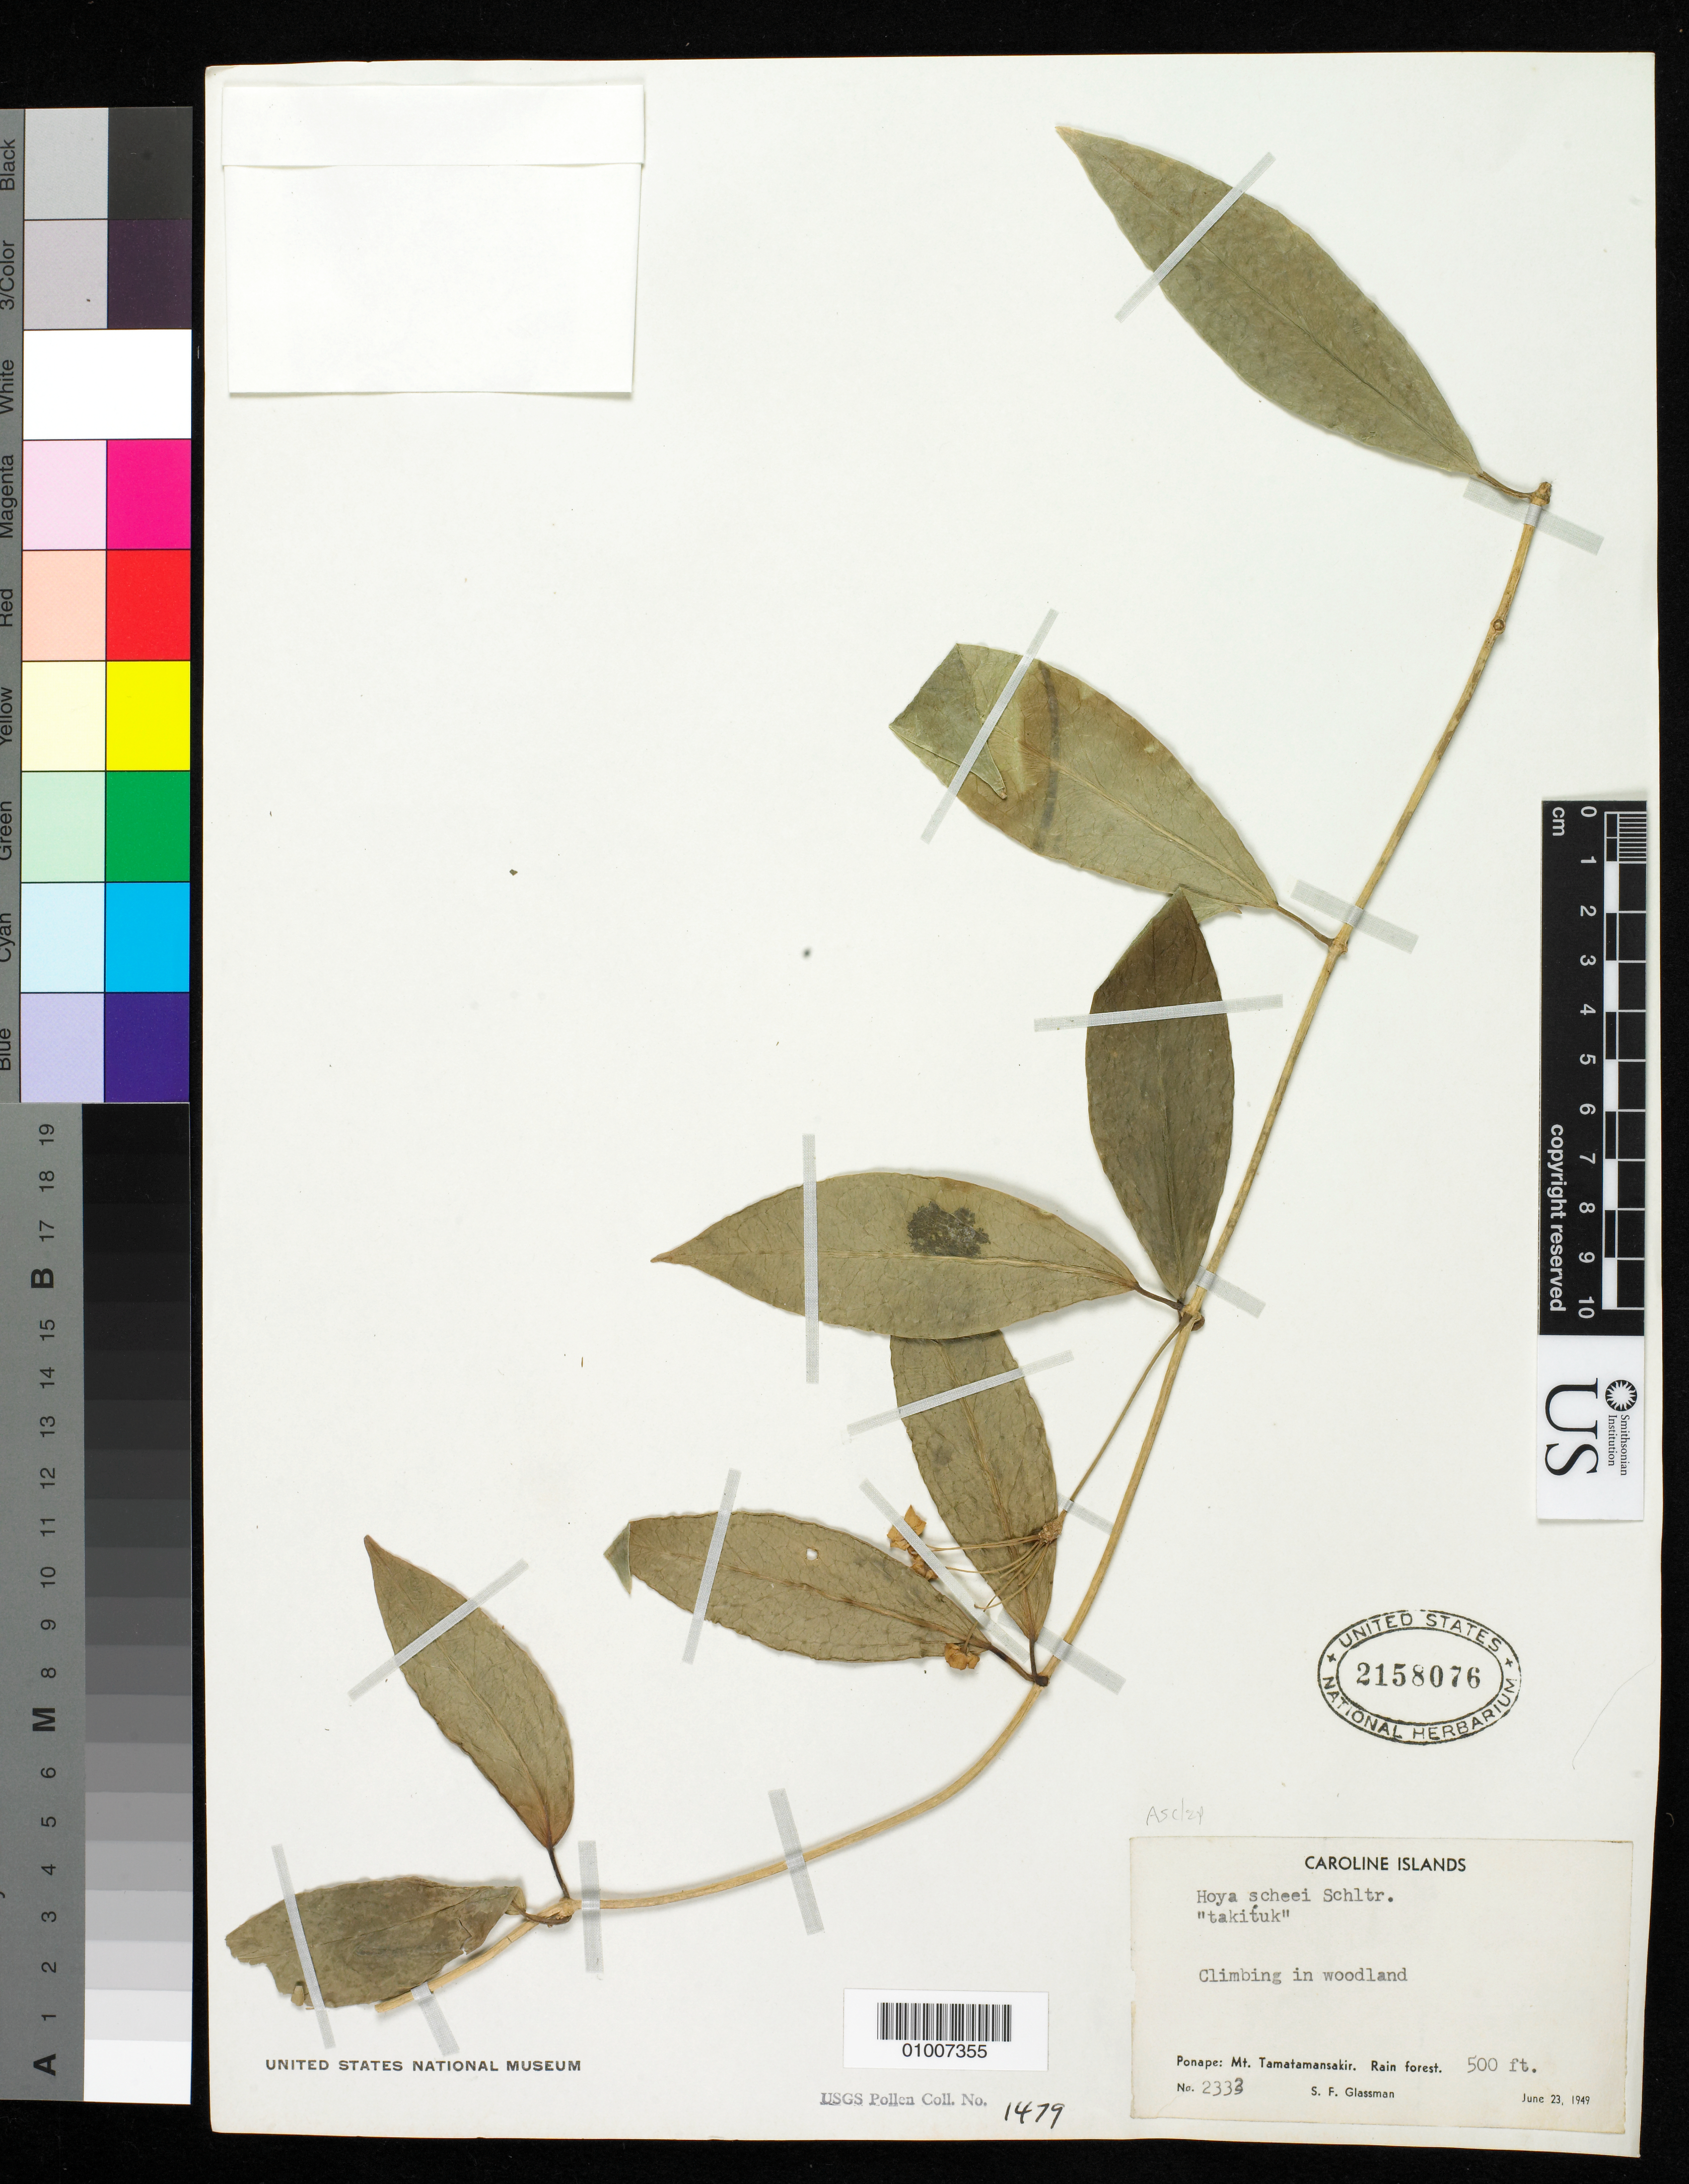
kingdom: Plantae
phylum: Tracheophyta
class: Magnoliopsida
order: Gentianales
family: Apocynaceae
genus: Hoya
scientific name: Hoya schneei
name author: Schltr.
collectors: S. F. Glassman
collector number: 2333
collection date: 1949-06-23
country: Micronesia, Federated States of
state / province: Pohnpei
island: Pohnpei [Ponape]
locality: Mt. Tamatamansakir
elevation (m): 152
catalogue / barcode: US 2158076